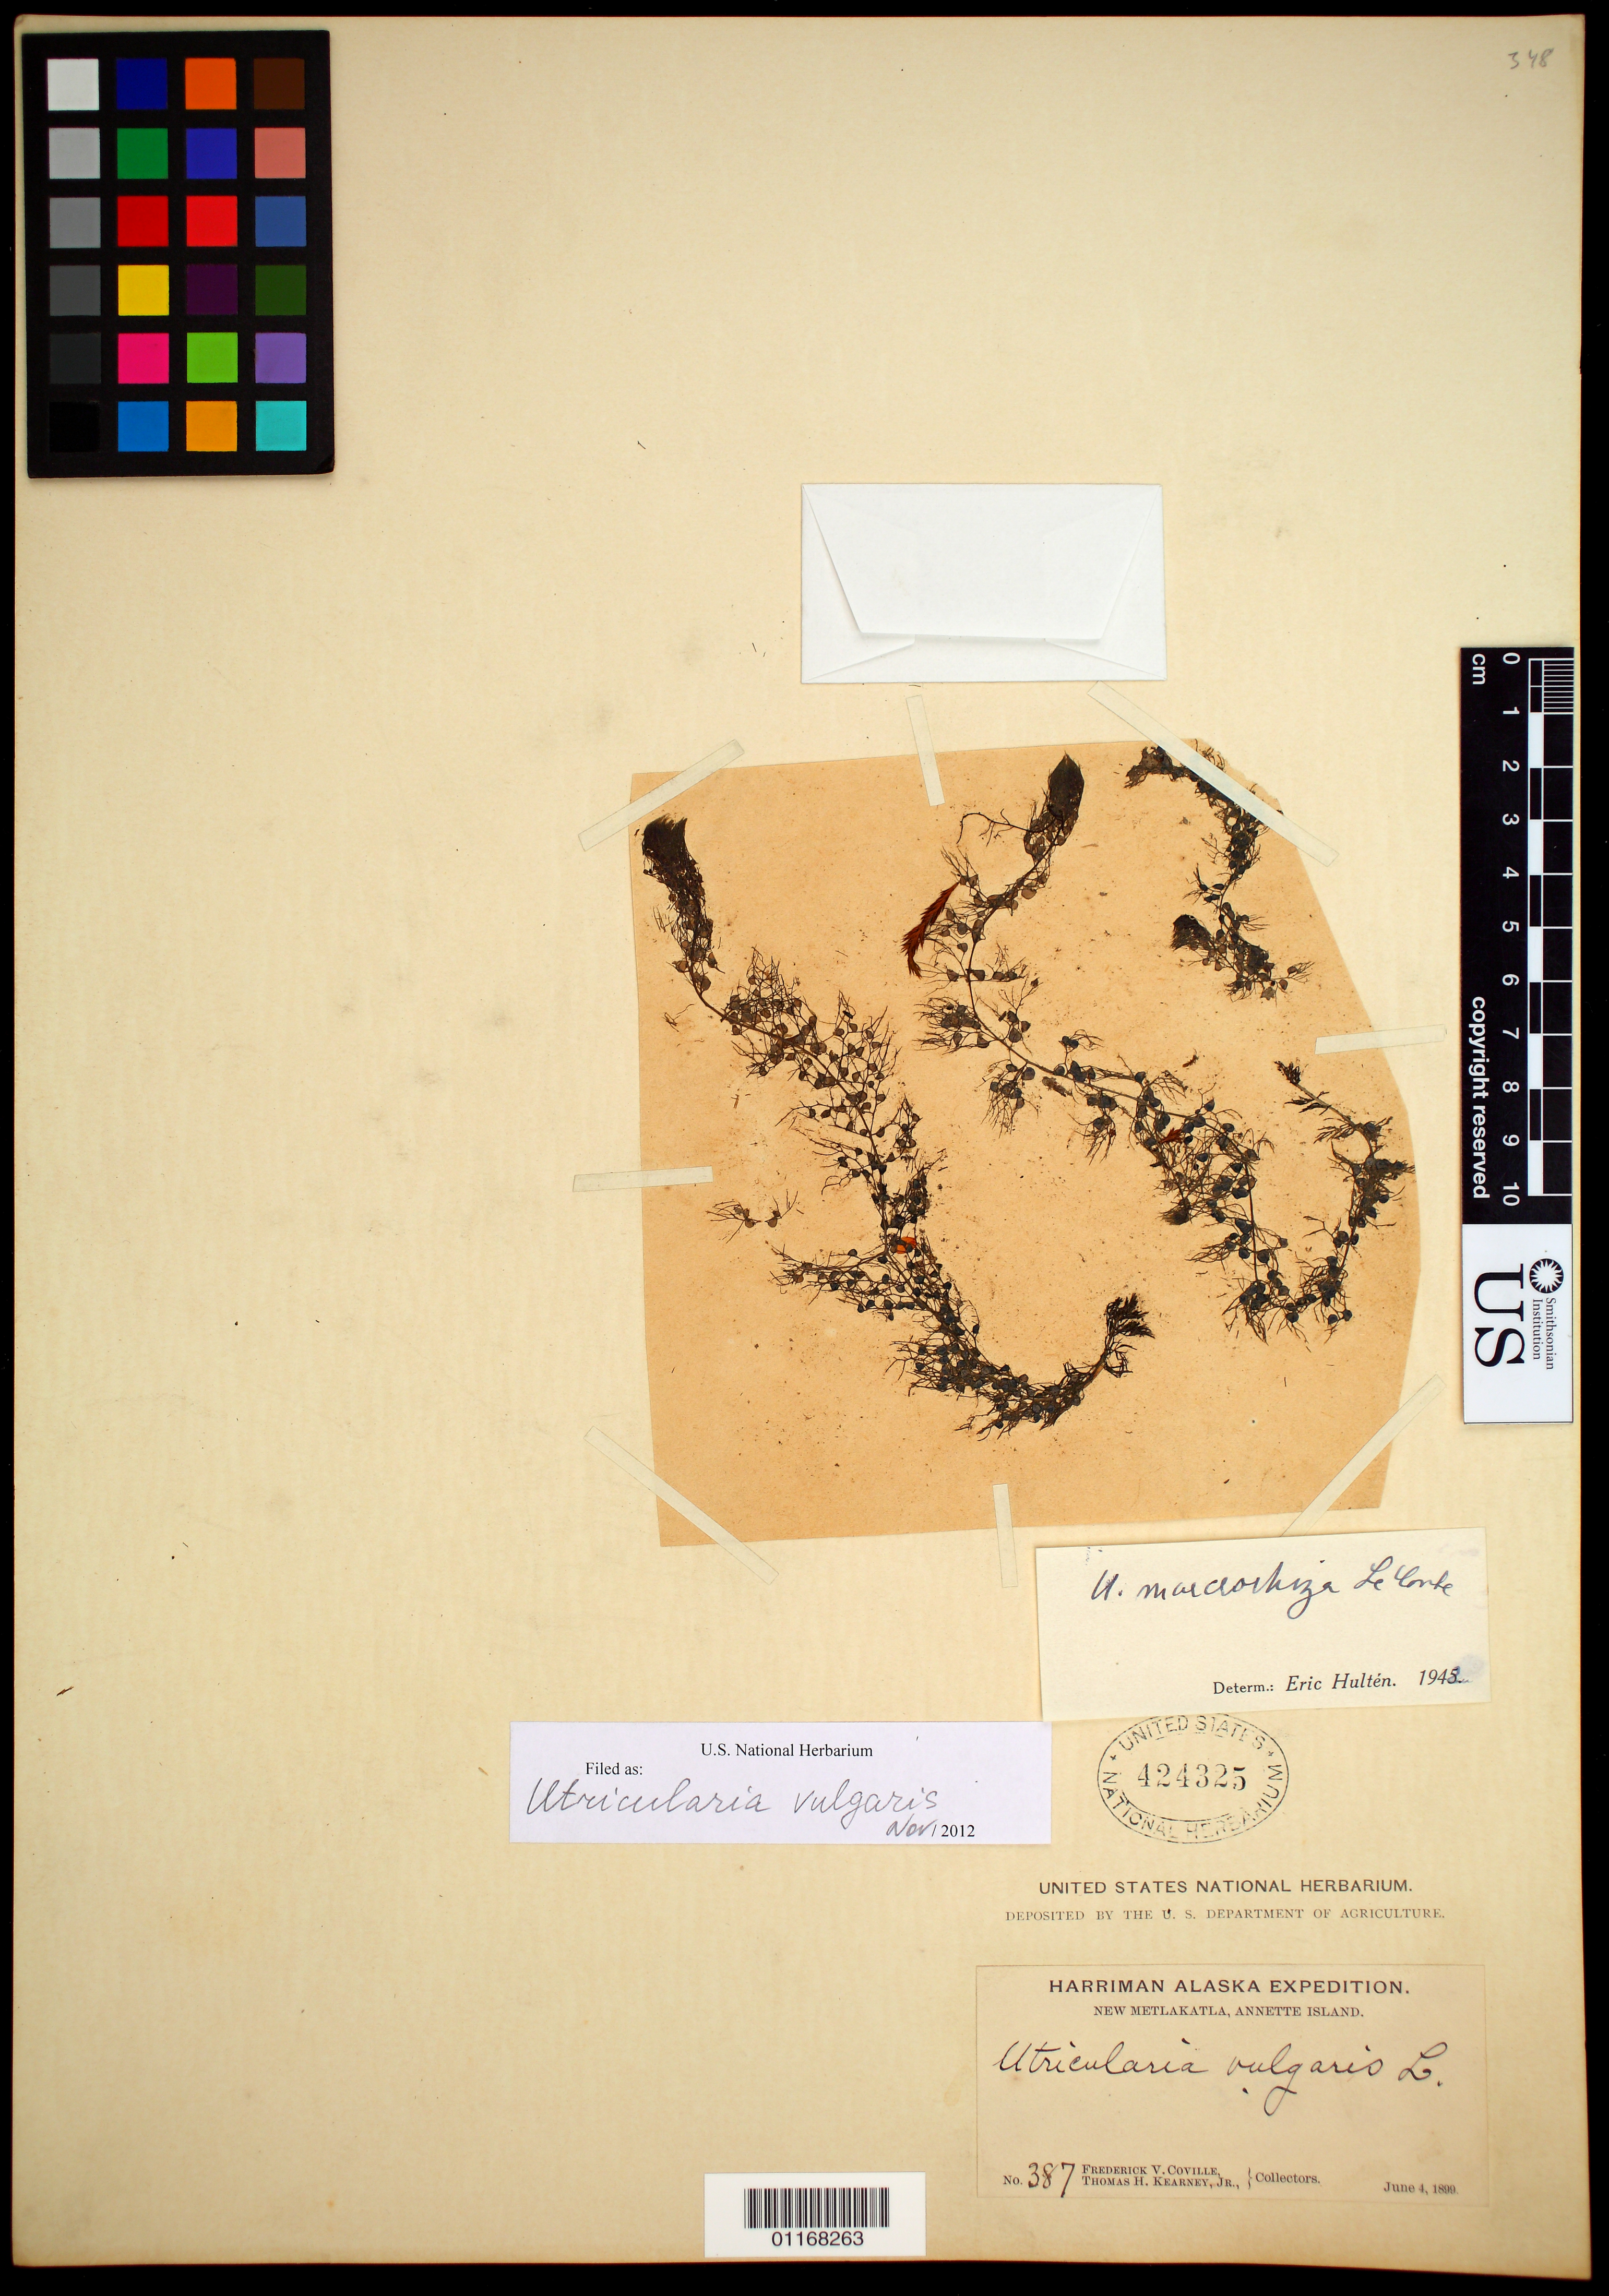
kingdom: Plantae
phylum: Tracheophyta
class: Magnoliopsida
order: Lamiales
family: Lentibulariaceae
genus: Utricularia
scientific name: Utricularia vulgaris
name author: L.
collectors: F. V. Coville & T. H. Kearney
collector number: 387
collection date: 1899-06-04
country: United States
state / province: Alaska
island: Annette Island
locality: New Metlekatla, Annette Island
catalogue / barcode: US 424325